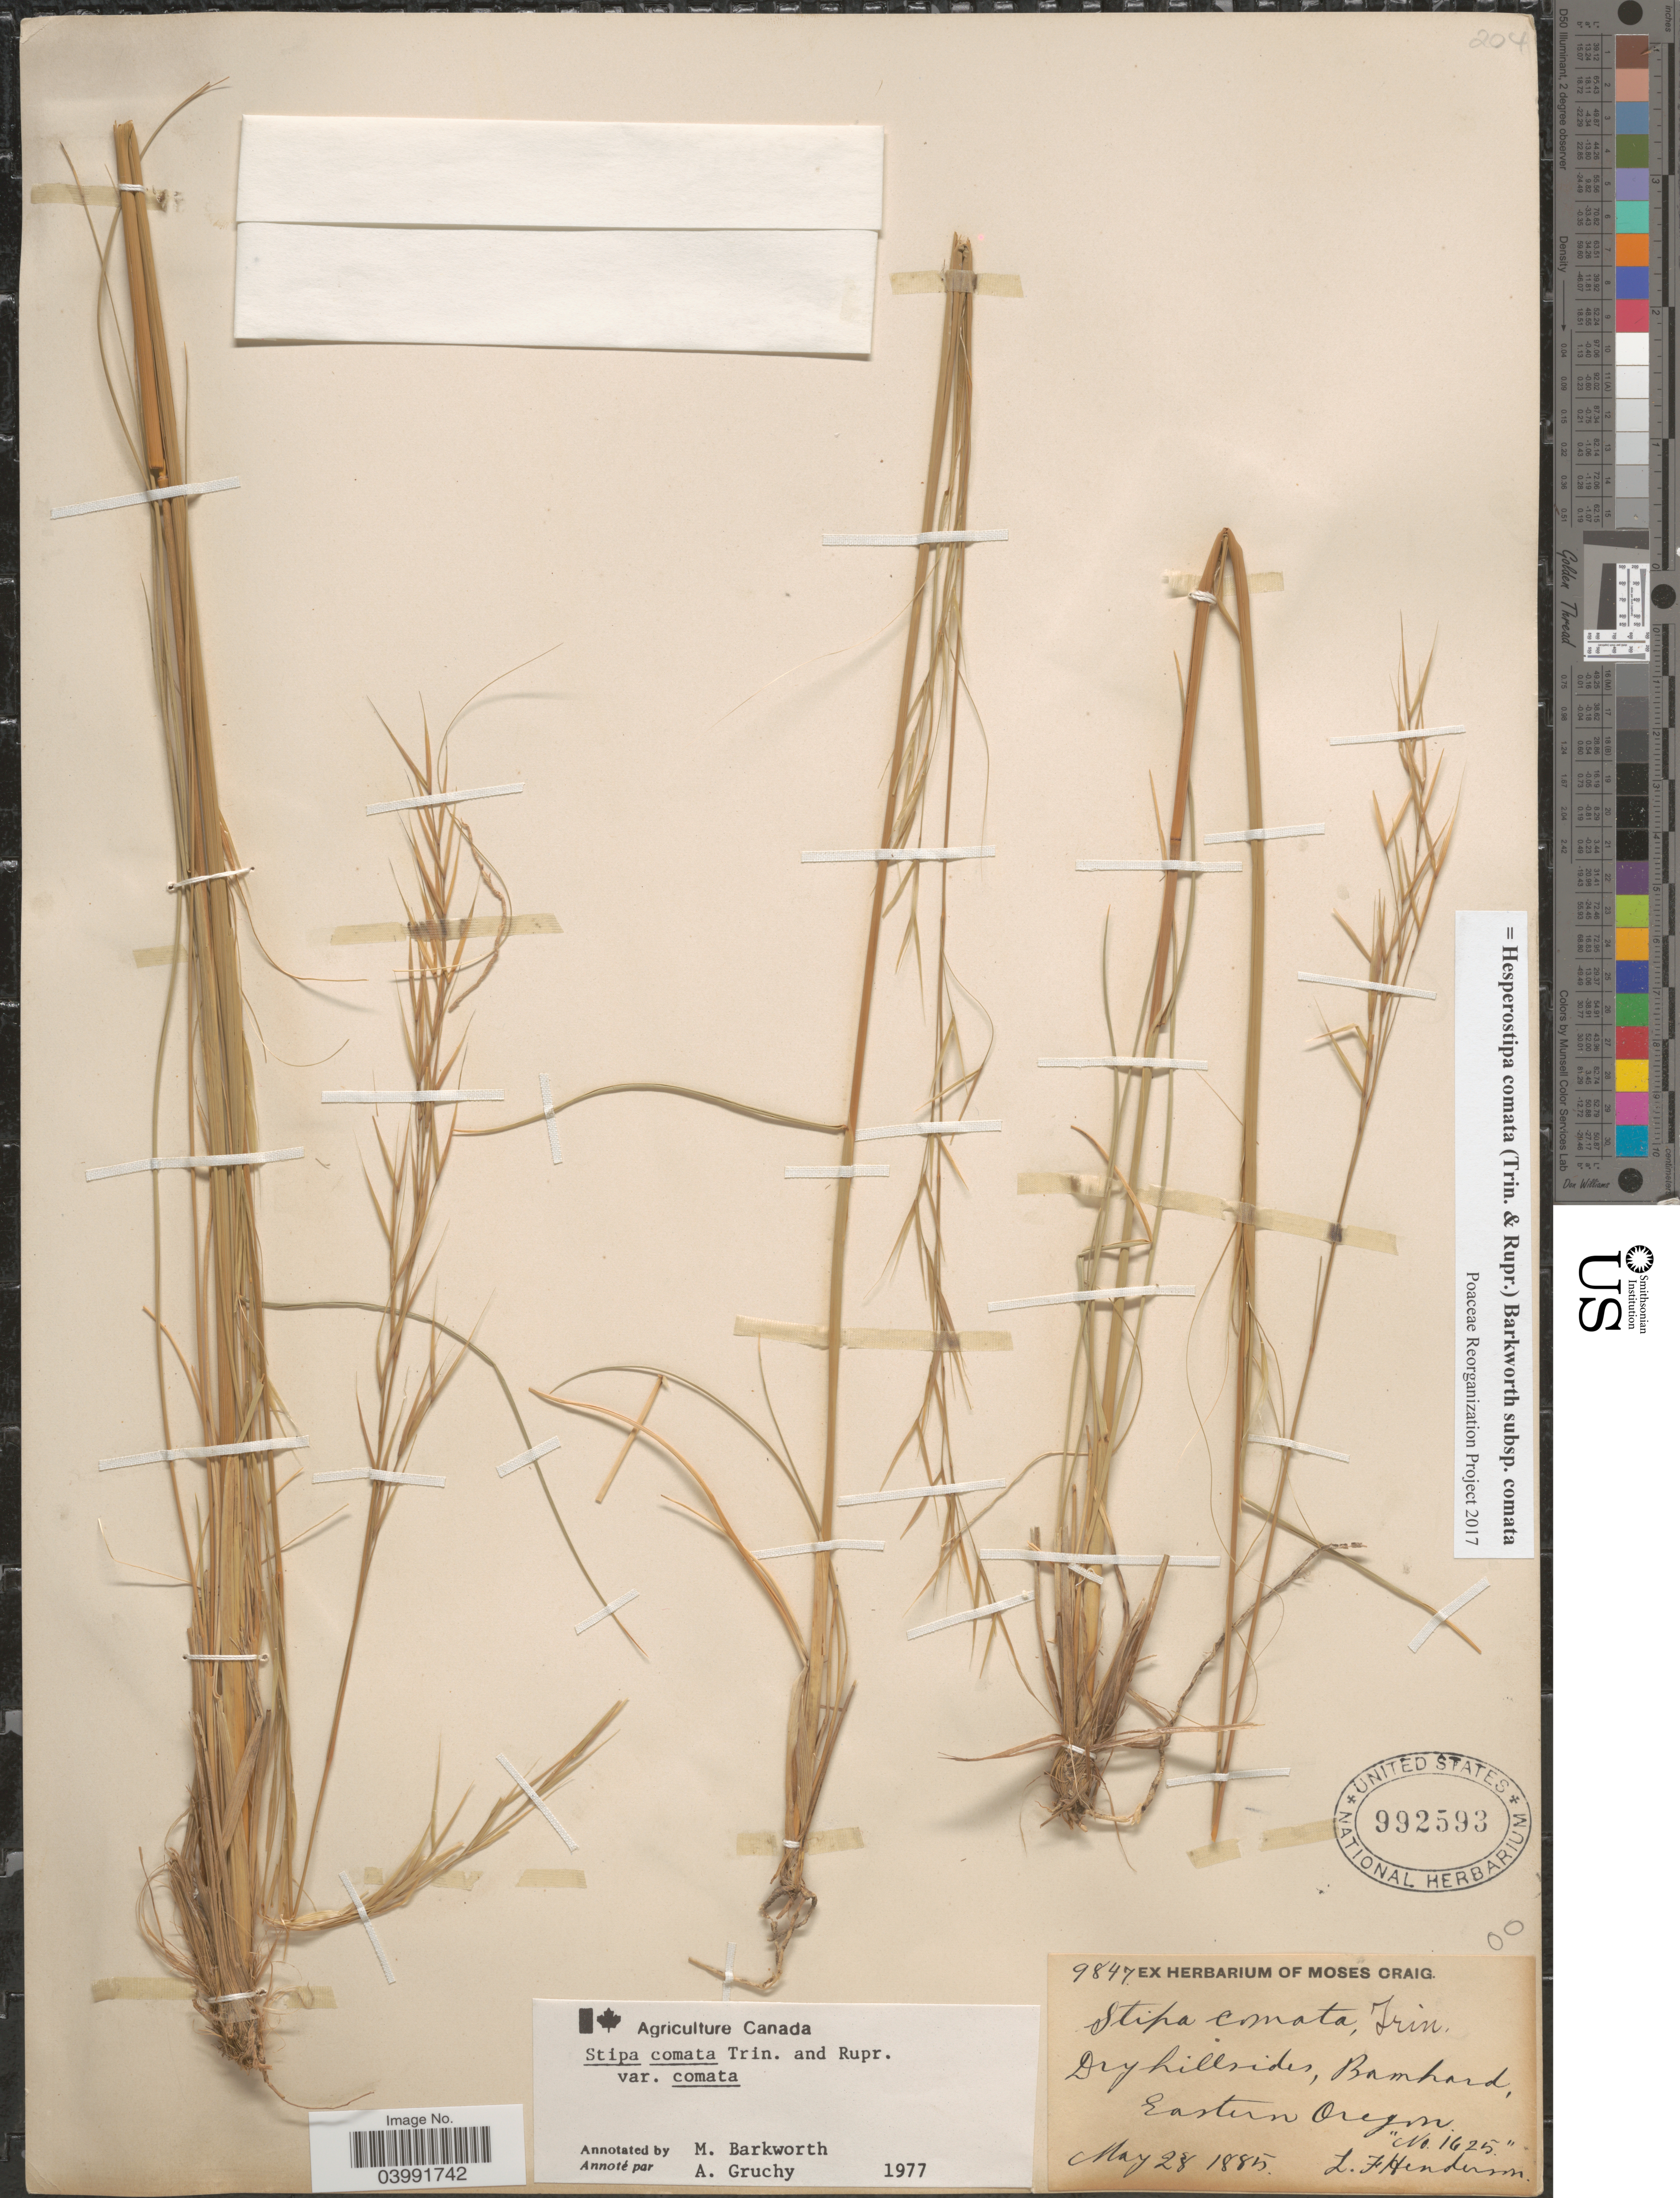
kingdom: Plantae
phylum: Tracheophyta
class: Liliopsida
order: Poales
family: Poaceae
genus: Hesperostipa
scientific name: Hesperostipa comata subsp. comata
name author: (Trin. & Rupr.) Barkworth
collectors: L. Henderson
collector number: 1625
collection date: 1885-05-28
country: United States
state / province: Oregon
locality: Dry hillsides, Bamhard, Eastern Oregon.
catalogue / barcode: US 992593